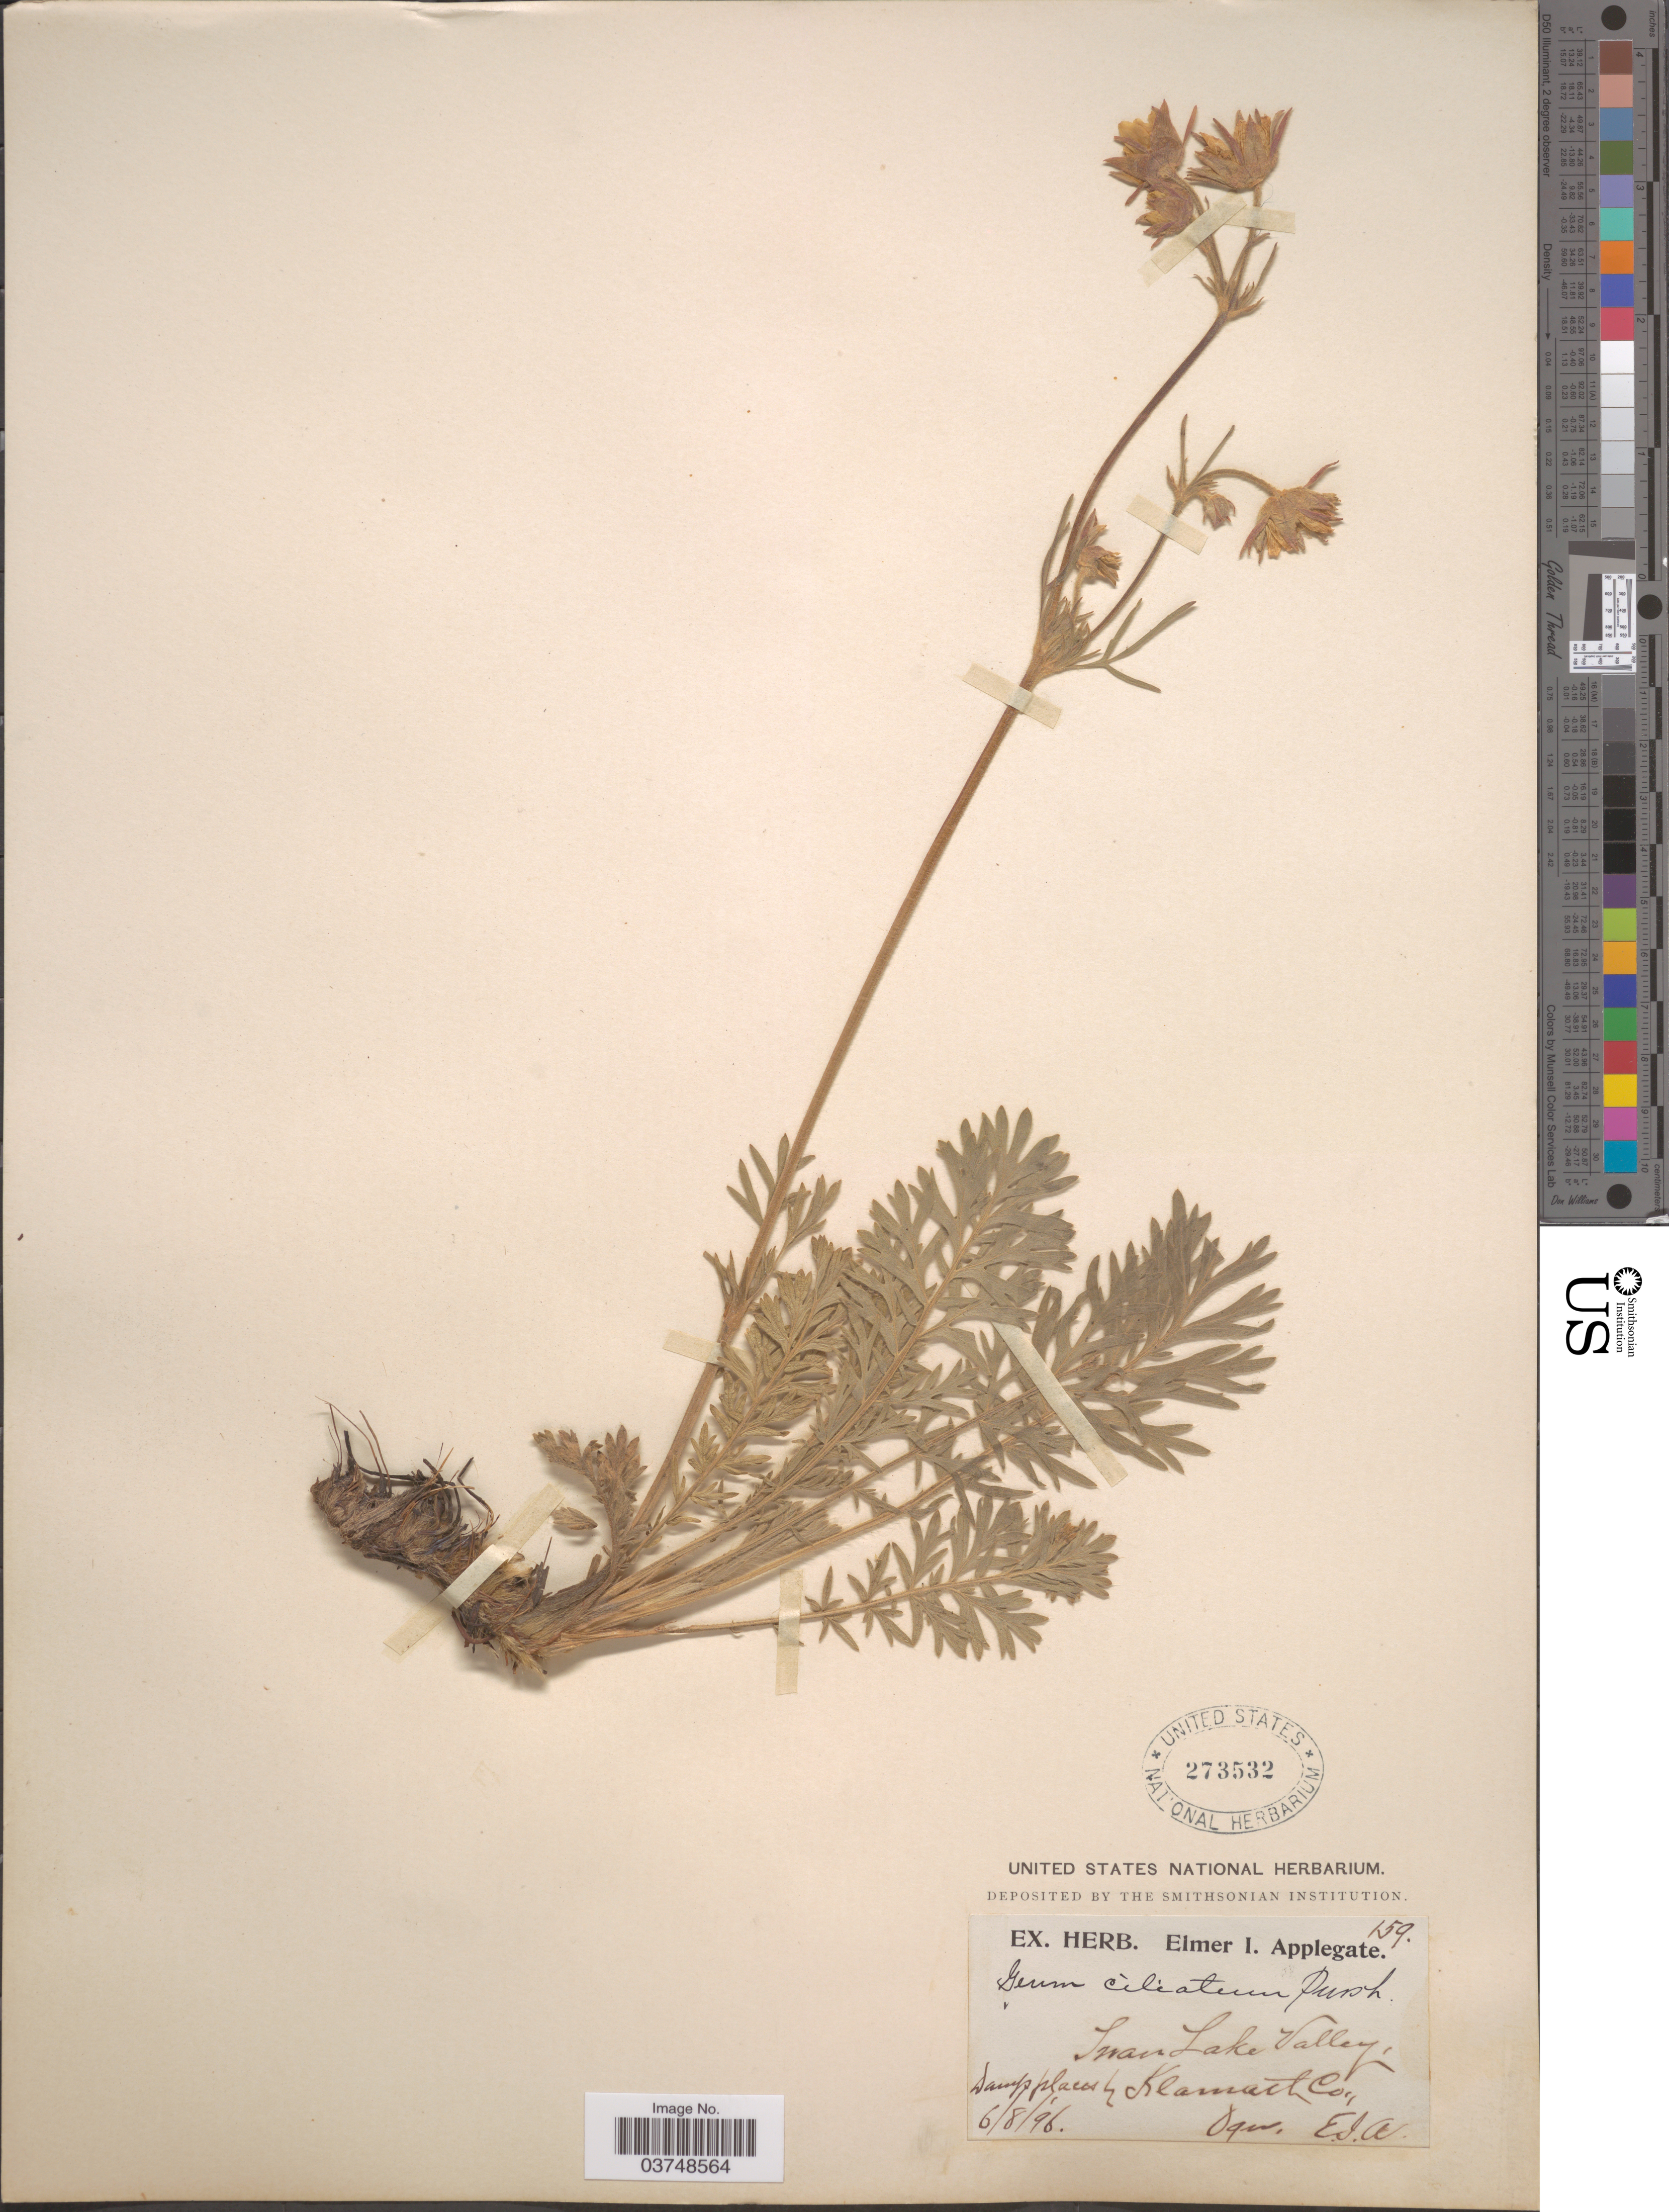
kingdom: Plantae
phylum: Tracheophyta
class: Magnoliopsida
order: Rosales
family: Rosaceae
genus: Geum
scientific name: Geum triflorum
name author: Pursh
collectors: E. I. Applegate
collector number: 159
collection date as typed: Transcribed d/m/y: 8/6/96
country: United States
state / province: Oregon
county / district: Klamath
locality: Swan Lake Valley, Klamath Co.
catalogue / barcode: US 273532